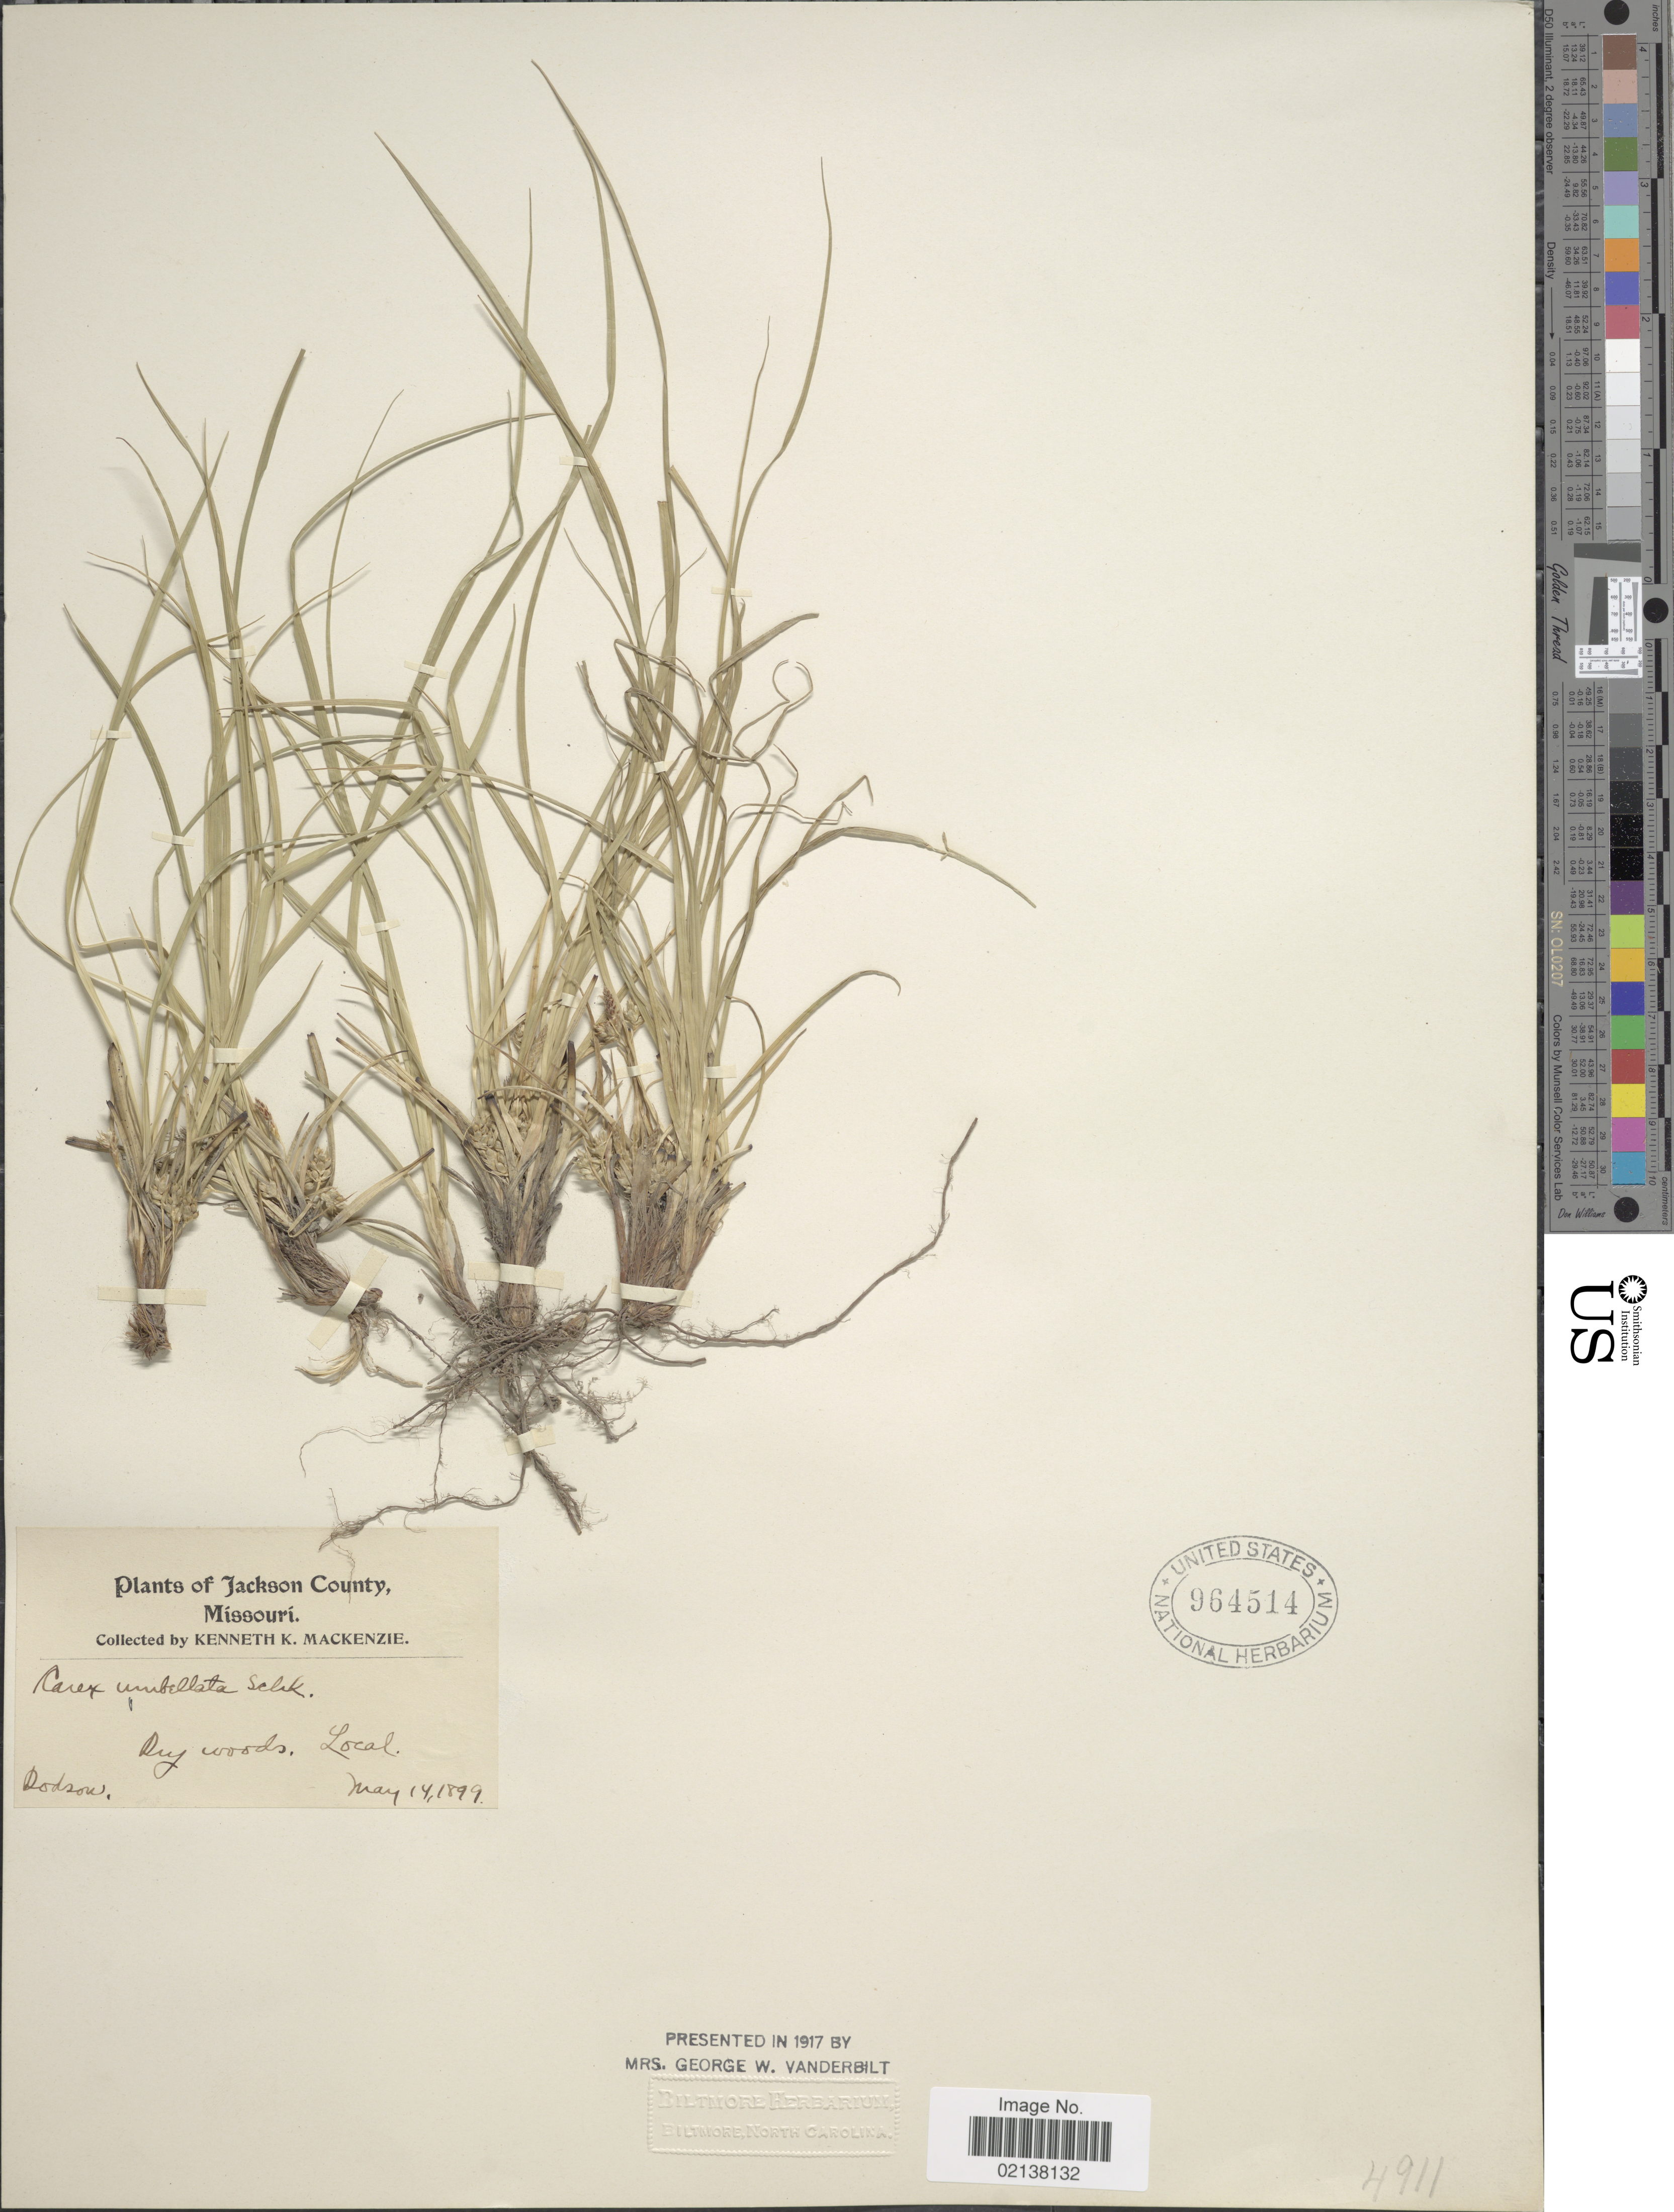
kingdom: Plantae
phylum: Tracheophyta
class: Liliopsida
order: Poales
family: Cyperaceae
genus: Carex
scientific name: Carex umbellata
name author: Schkuhr ex Willd.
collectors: K. K. Mackenzie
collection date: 1899-05-14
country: United States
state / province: Missouri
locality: Jackson County. Dry woods. Local. Dodson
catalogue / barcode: US 964514